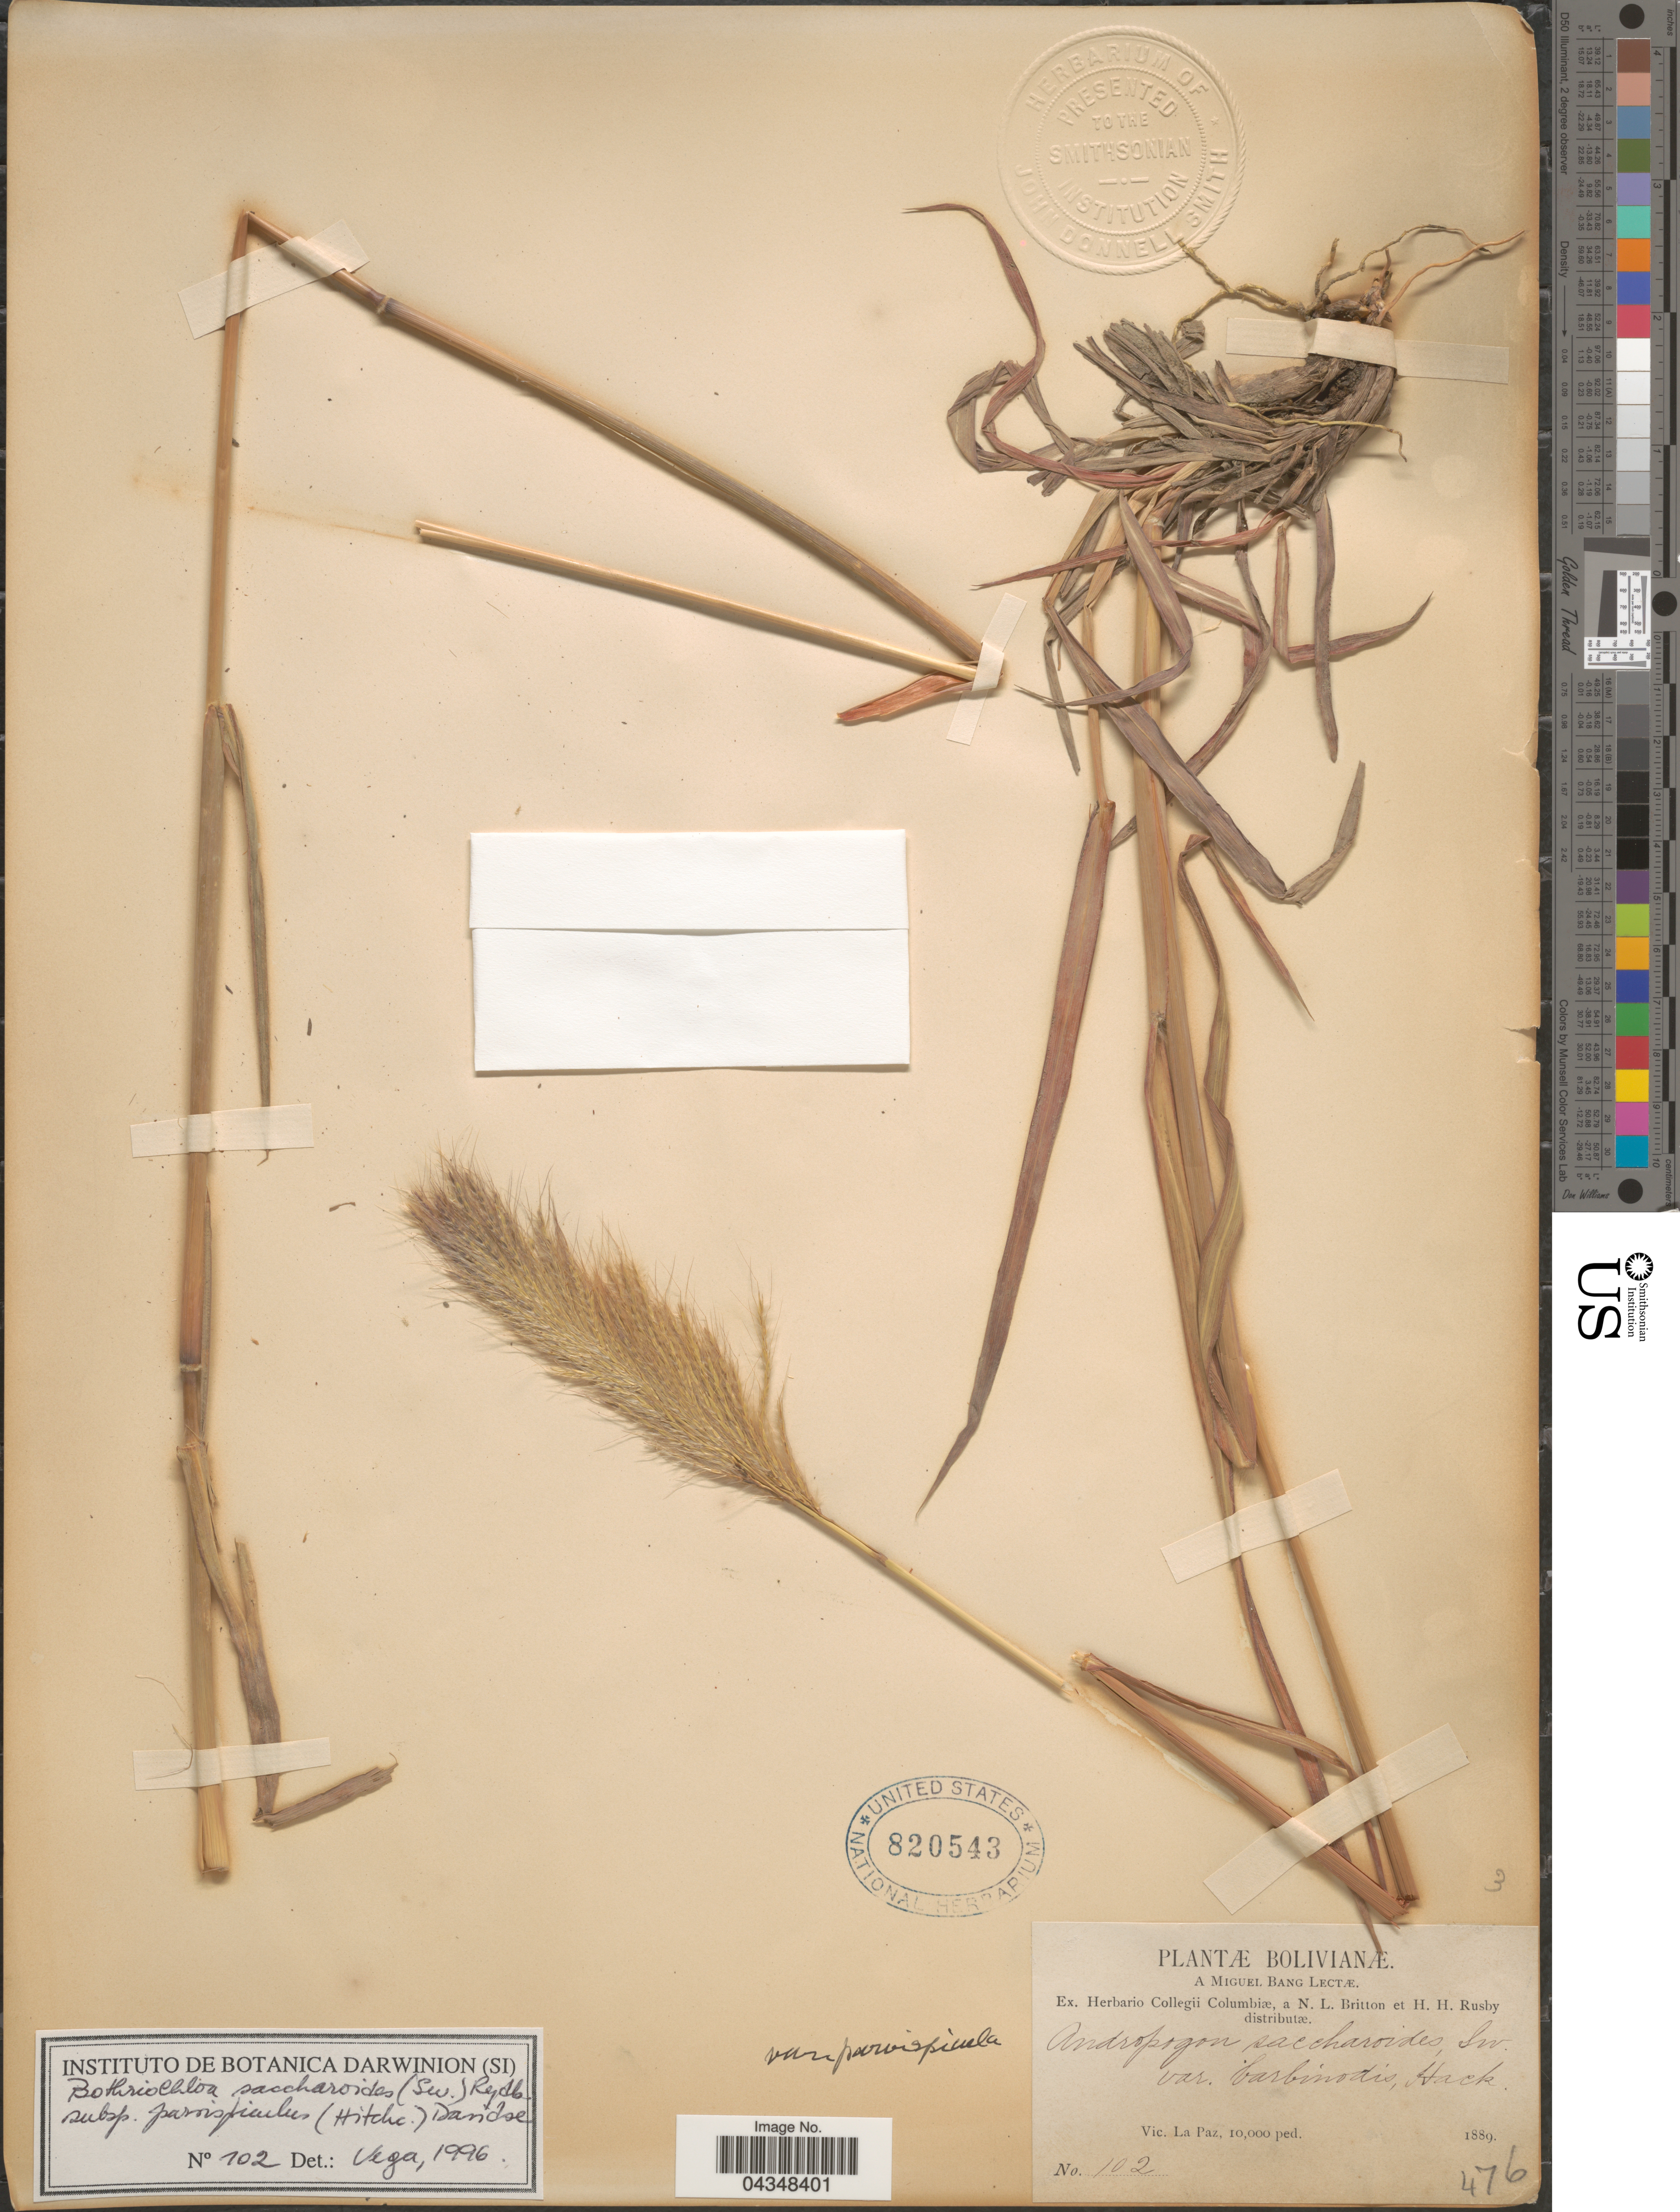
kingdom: Plantae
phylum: Tracheophyta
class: Liliopsida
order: Poales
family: Poaceae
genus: Bothriochloa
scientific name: Bothriochloa saccharoides var. parvispicula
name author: (Hitchc.) Tovar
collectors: M. Bang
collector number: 102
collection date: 1889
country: Bolivia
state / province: La Paz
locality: Vic. La Paz.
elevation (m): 3048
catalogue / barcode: US 820543